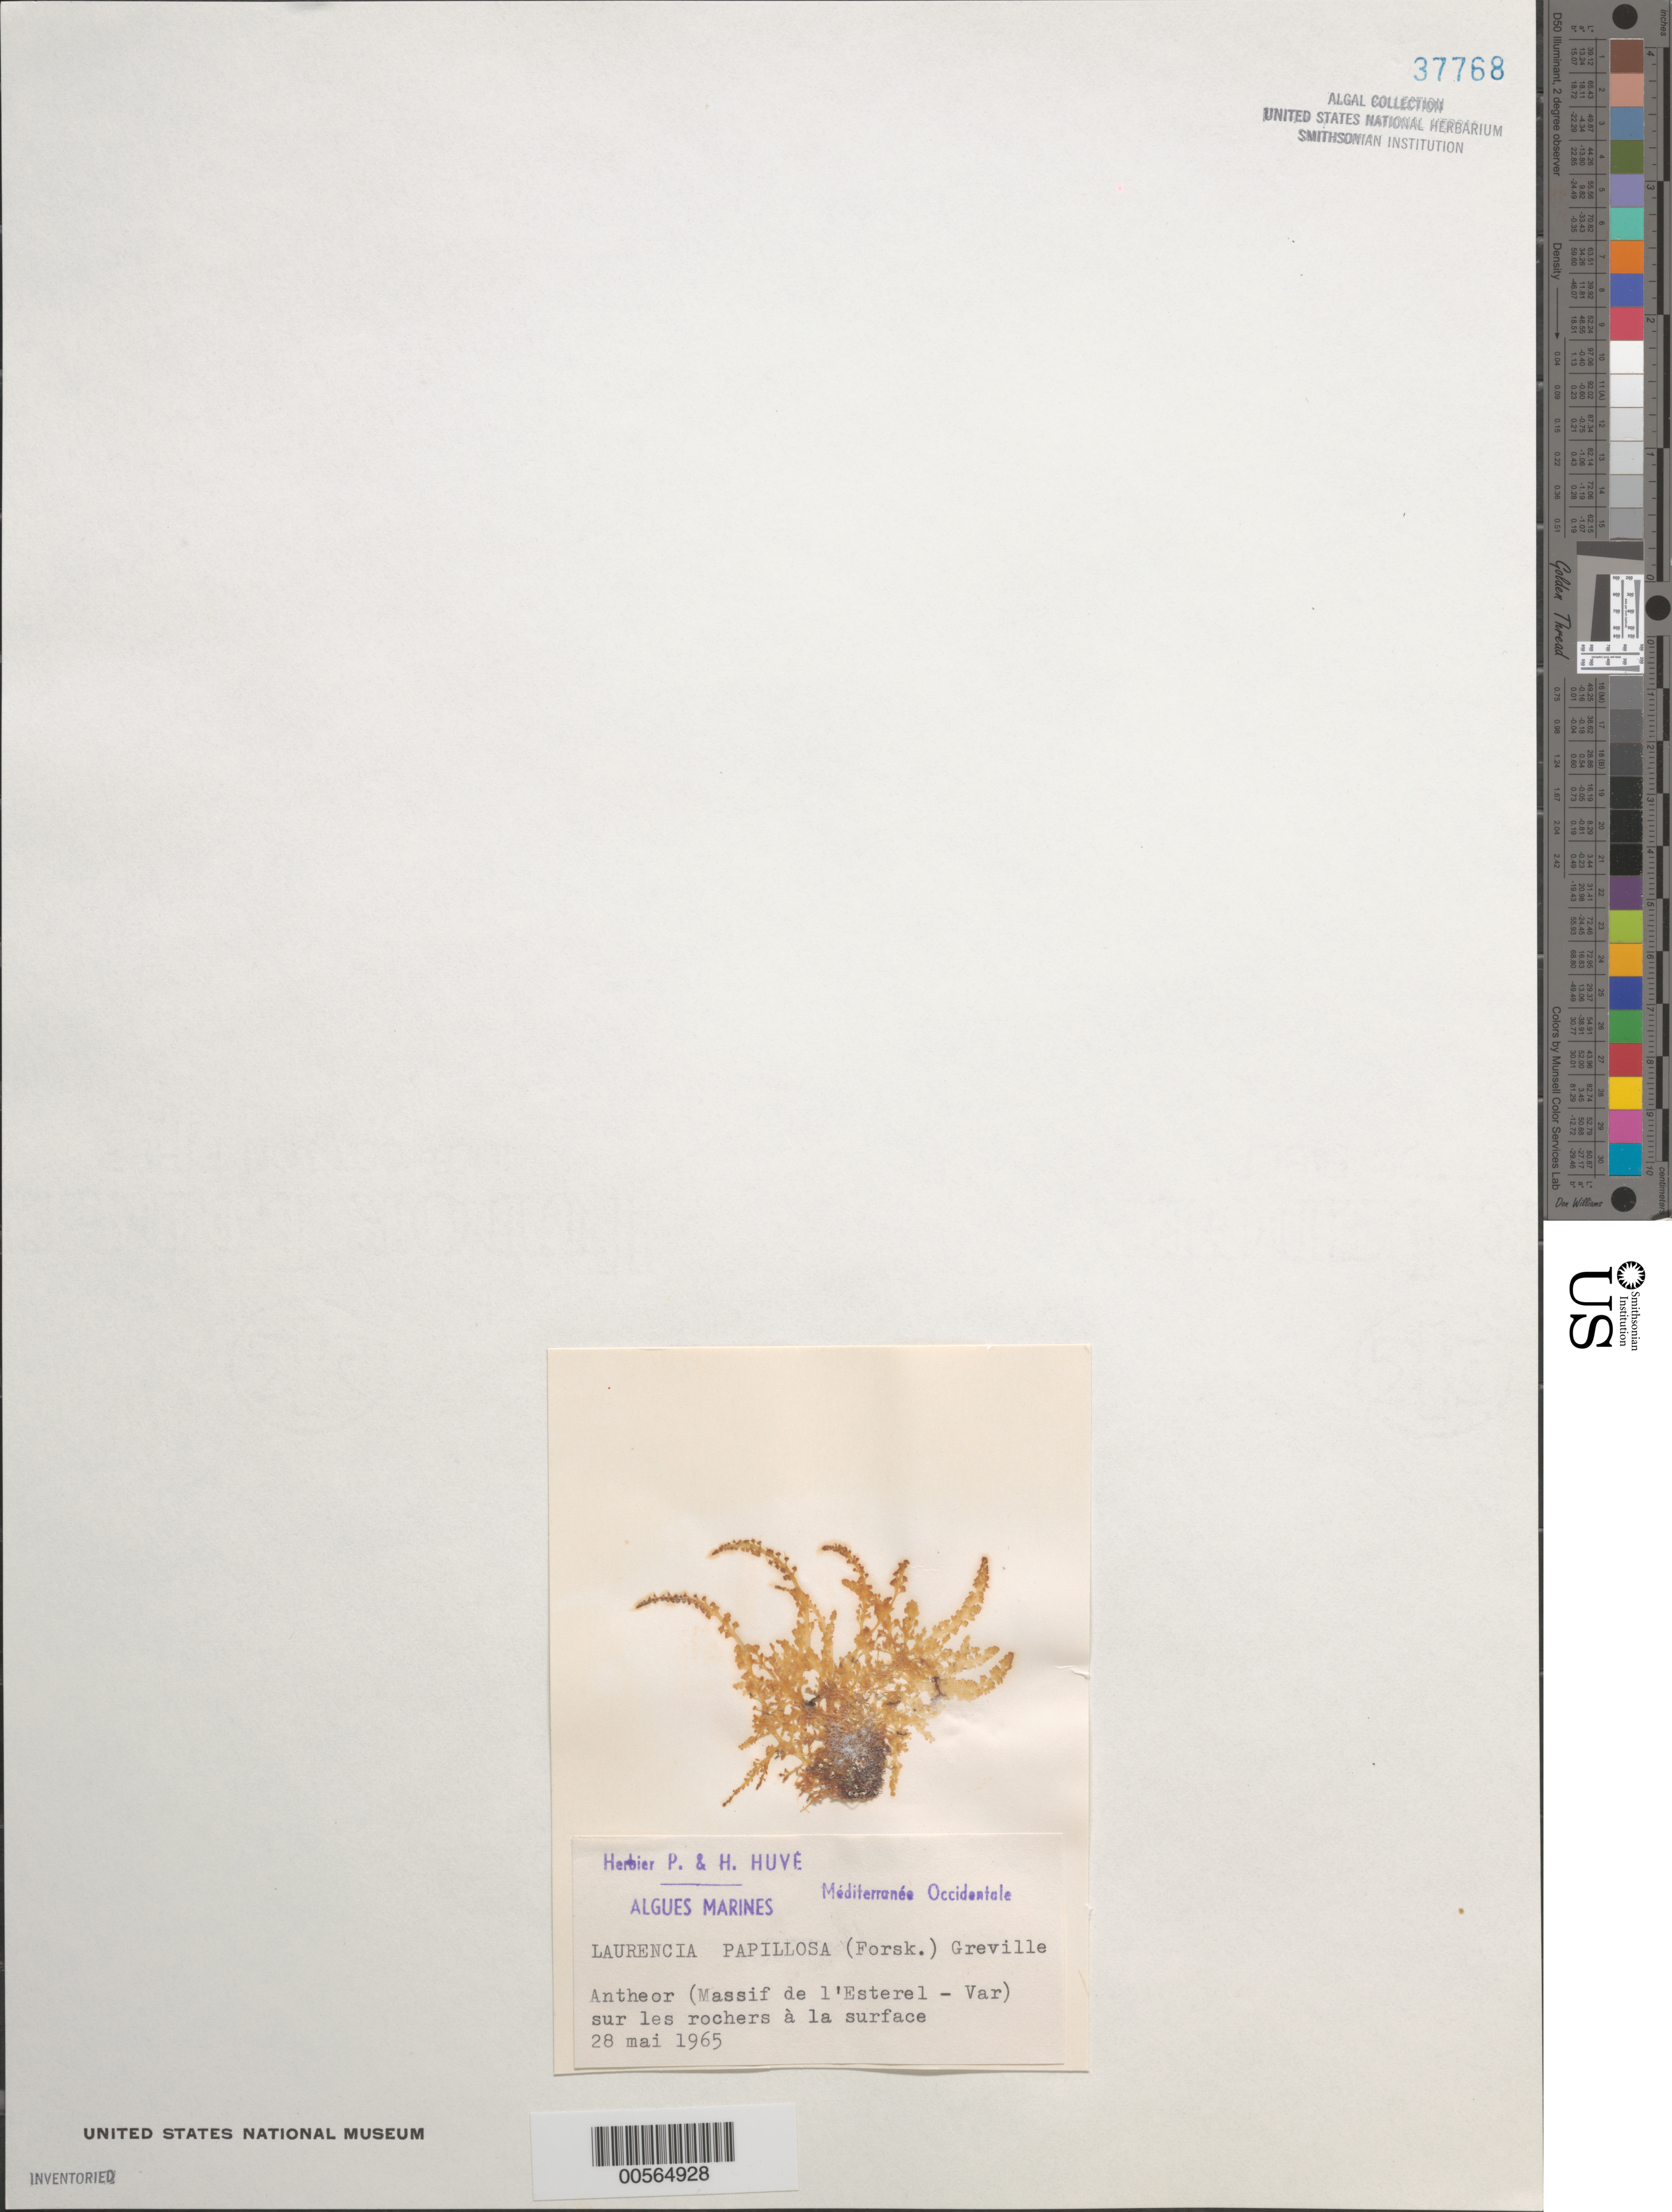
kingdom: Plantae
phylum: Rhodophyta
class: Florideophyceae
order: Ceramiales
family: Rhodomelaceae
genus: Palisada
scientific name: Palisada perforata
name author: (Bory) K.W. Nam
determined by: Algae name updating Project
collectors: P. Huve & H. Huve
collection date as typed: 28 May 1965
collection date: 1965-05-28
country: France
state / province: Provence-Alpes-Côte d'Azur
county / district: Var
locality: Massif de l'Esterel, Antheor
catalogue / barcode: US 37768